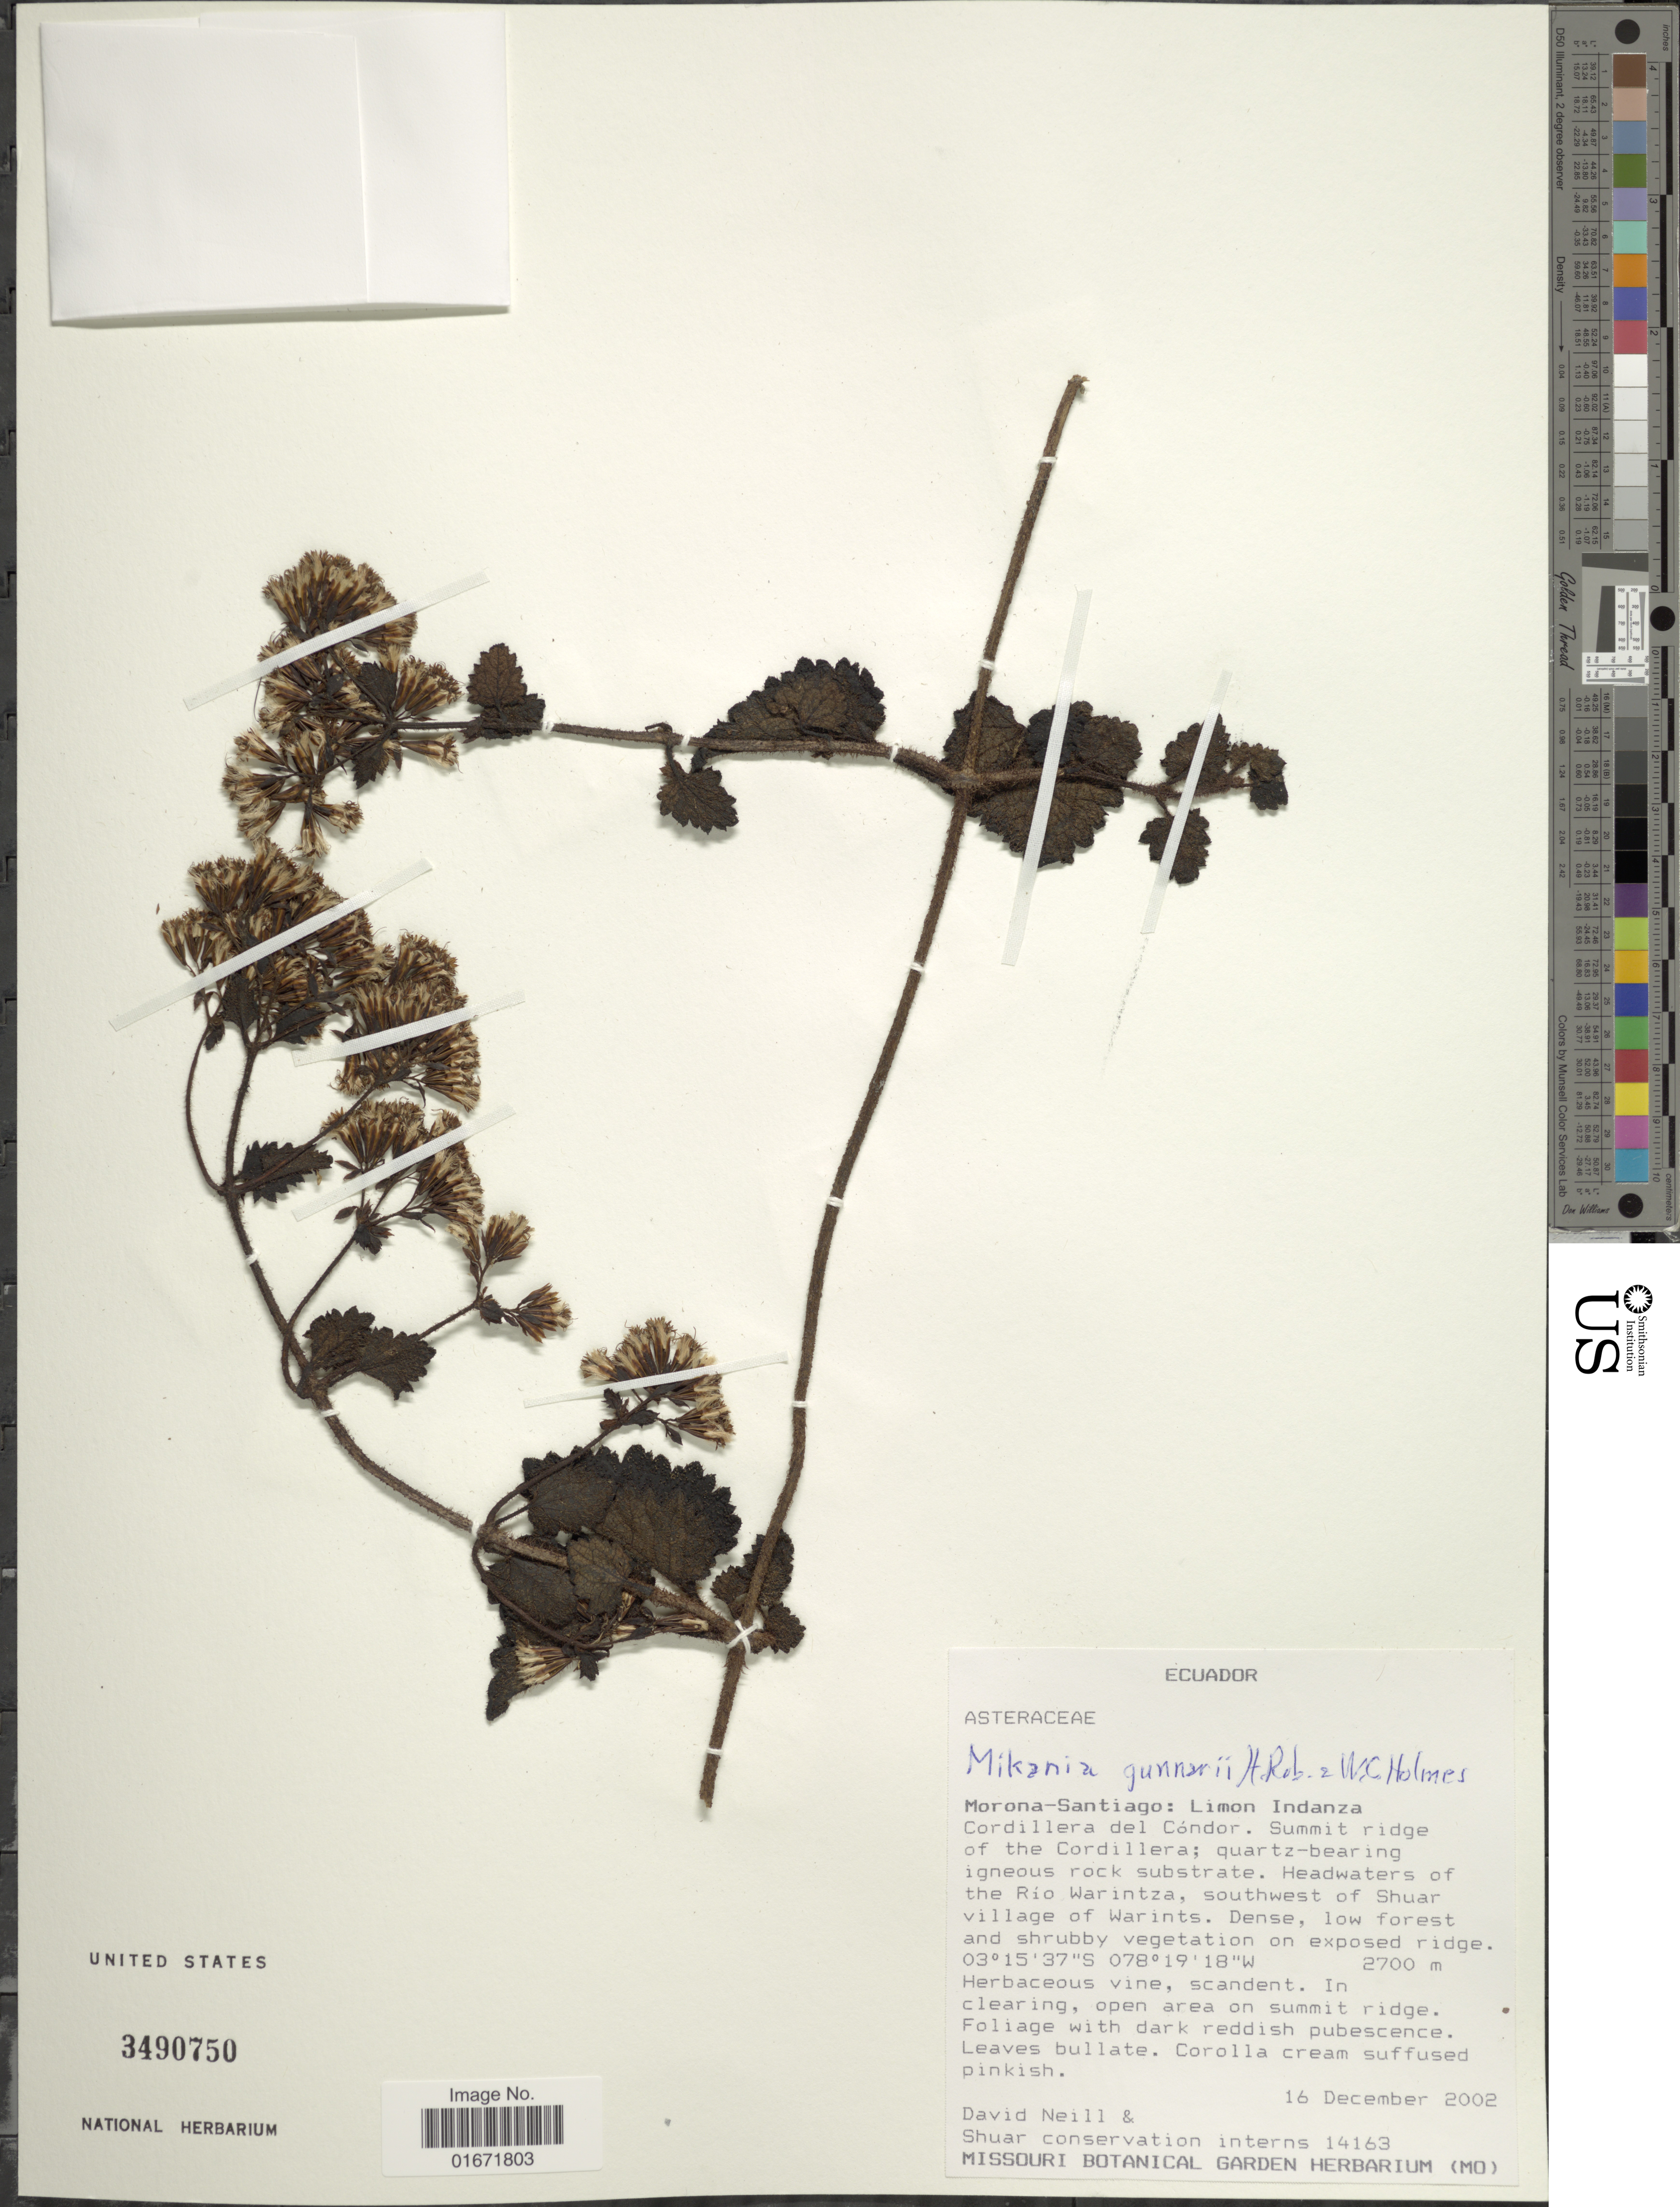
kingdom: Plantae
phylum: Tracheophyta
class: Magnoliopsida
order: Asterales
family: Asteraceae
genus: Mikania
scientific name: Mikania gunnarii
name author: H. Rob. & W.C. Holmes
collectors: D. A. Neill & Shuar conservation interns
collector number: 14163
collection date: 2002-12-16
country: Ecuador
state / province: Morona-Santiago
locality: Morona-Santiago: Limon Indanza. Cordillera del Cóndor. Summit ridge of the Cordillera; quartz-bearing igneous rock substrate. Headwaters of the Rio Warintza, southwest of Shuar village of Warints, southwest of Shuar village of Warints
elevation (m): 2700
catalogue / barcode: US 3490750